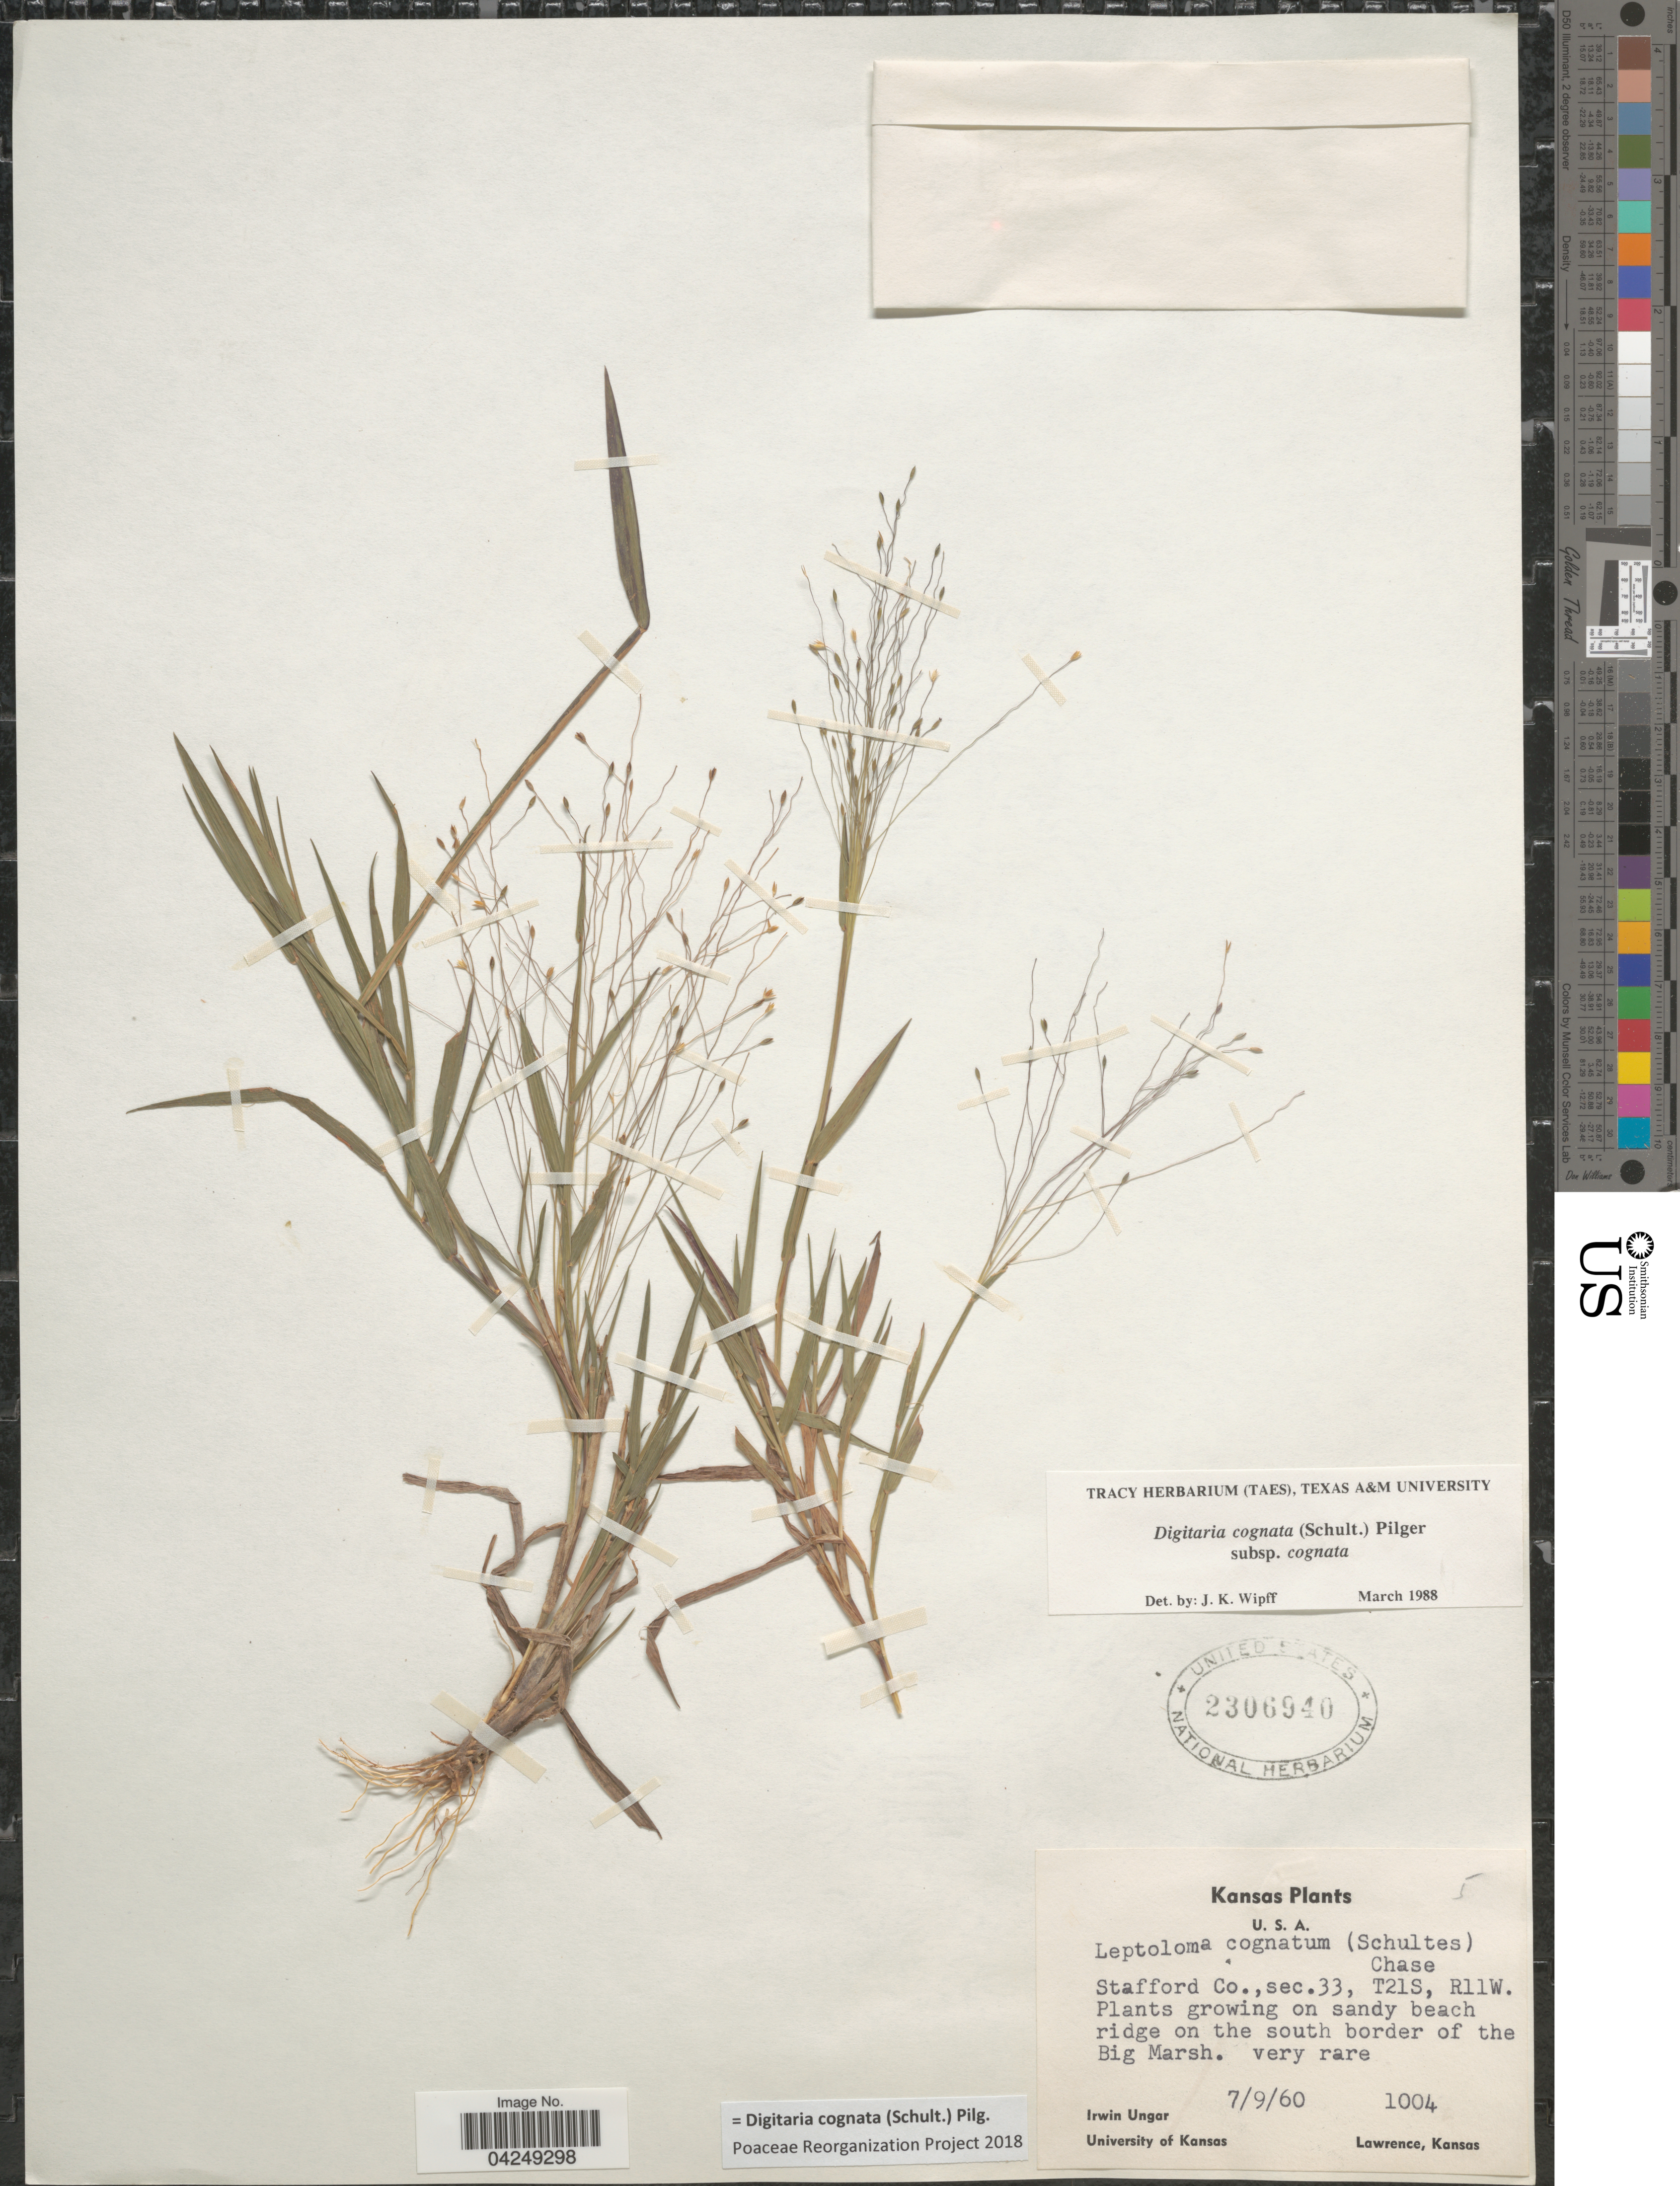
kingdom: Plantae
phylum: Tracheophyta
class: Liliopsida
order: Poales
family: Poaceae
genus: Digitaria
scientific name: Digitaria cognata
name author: (Scult.) Pilg.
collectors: I. Ungar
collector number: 1004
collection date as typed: Transcribed d/m/y: 9/7/60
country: United States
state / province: Kansas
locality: Stafford Co., sec. 33, T21S, R11W. Plants growing on sandy beach ridge on the south border of the Big Marsh.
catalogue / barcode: US 2306940